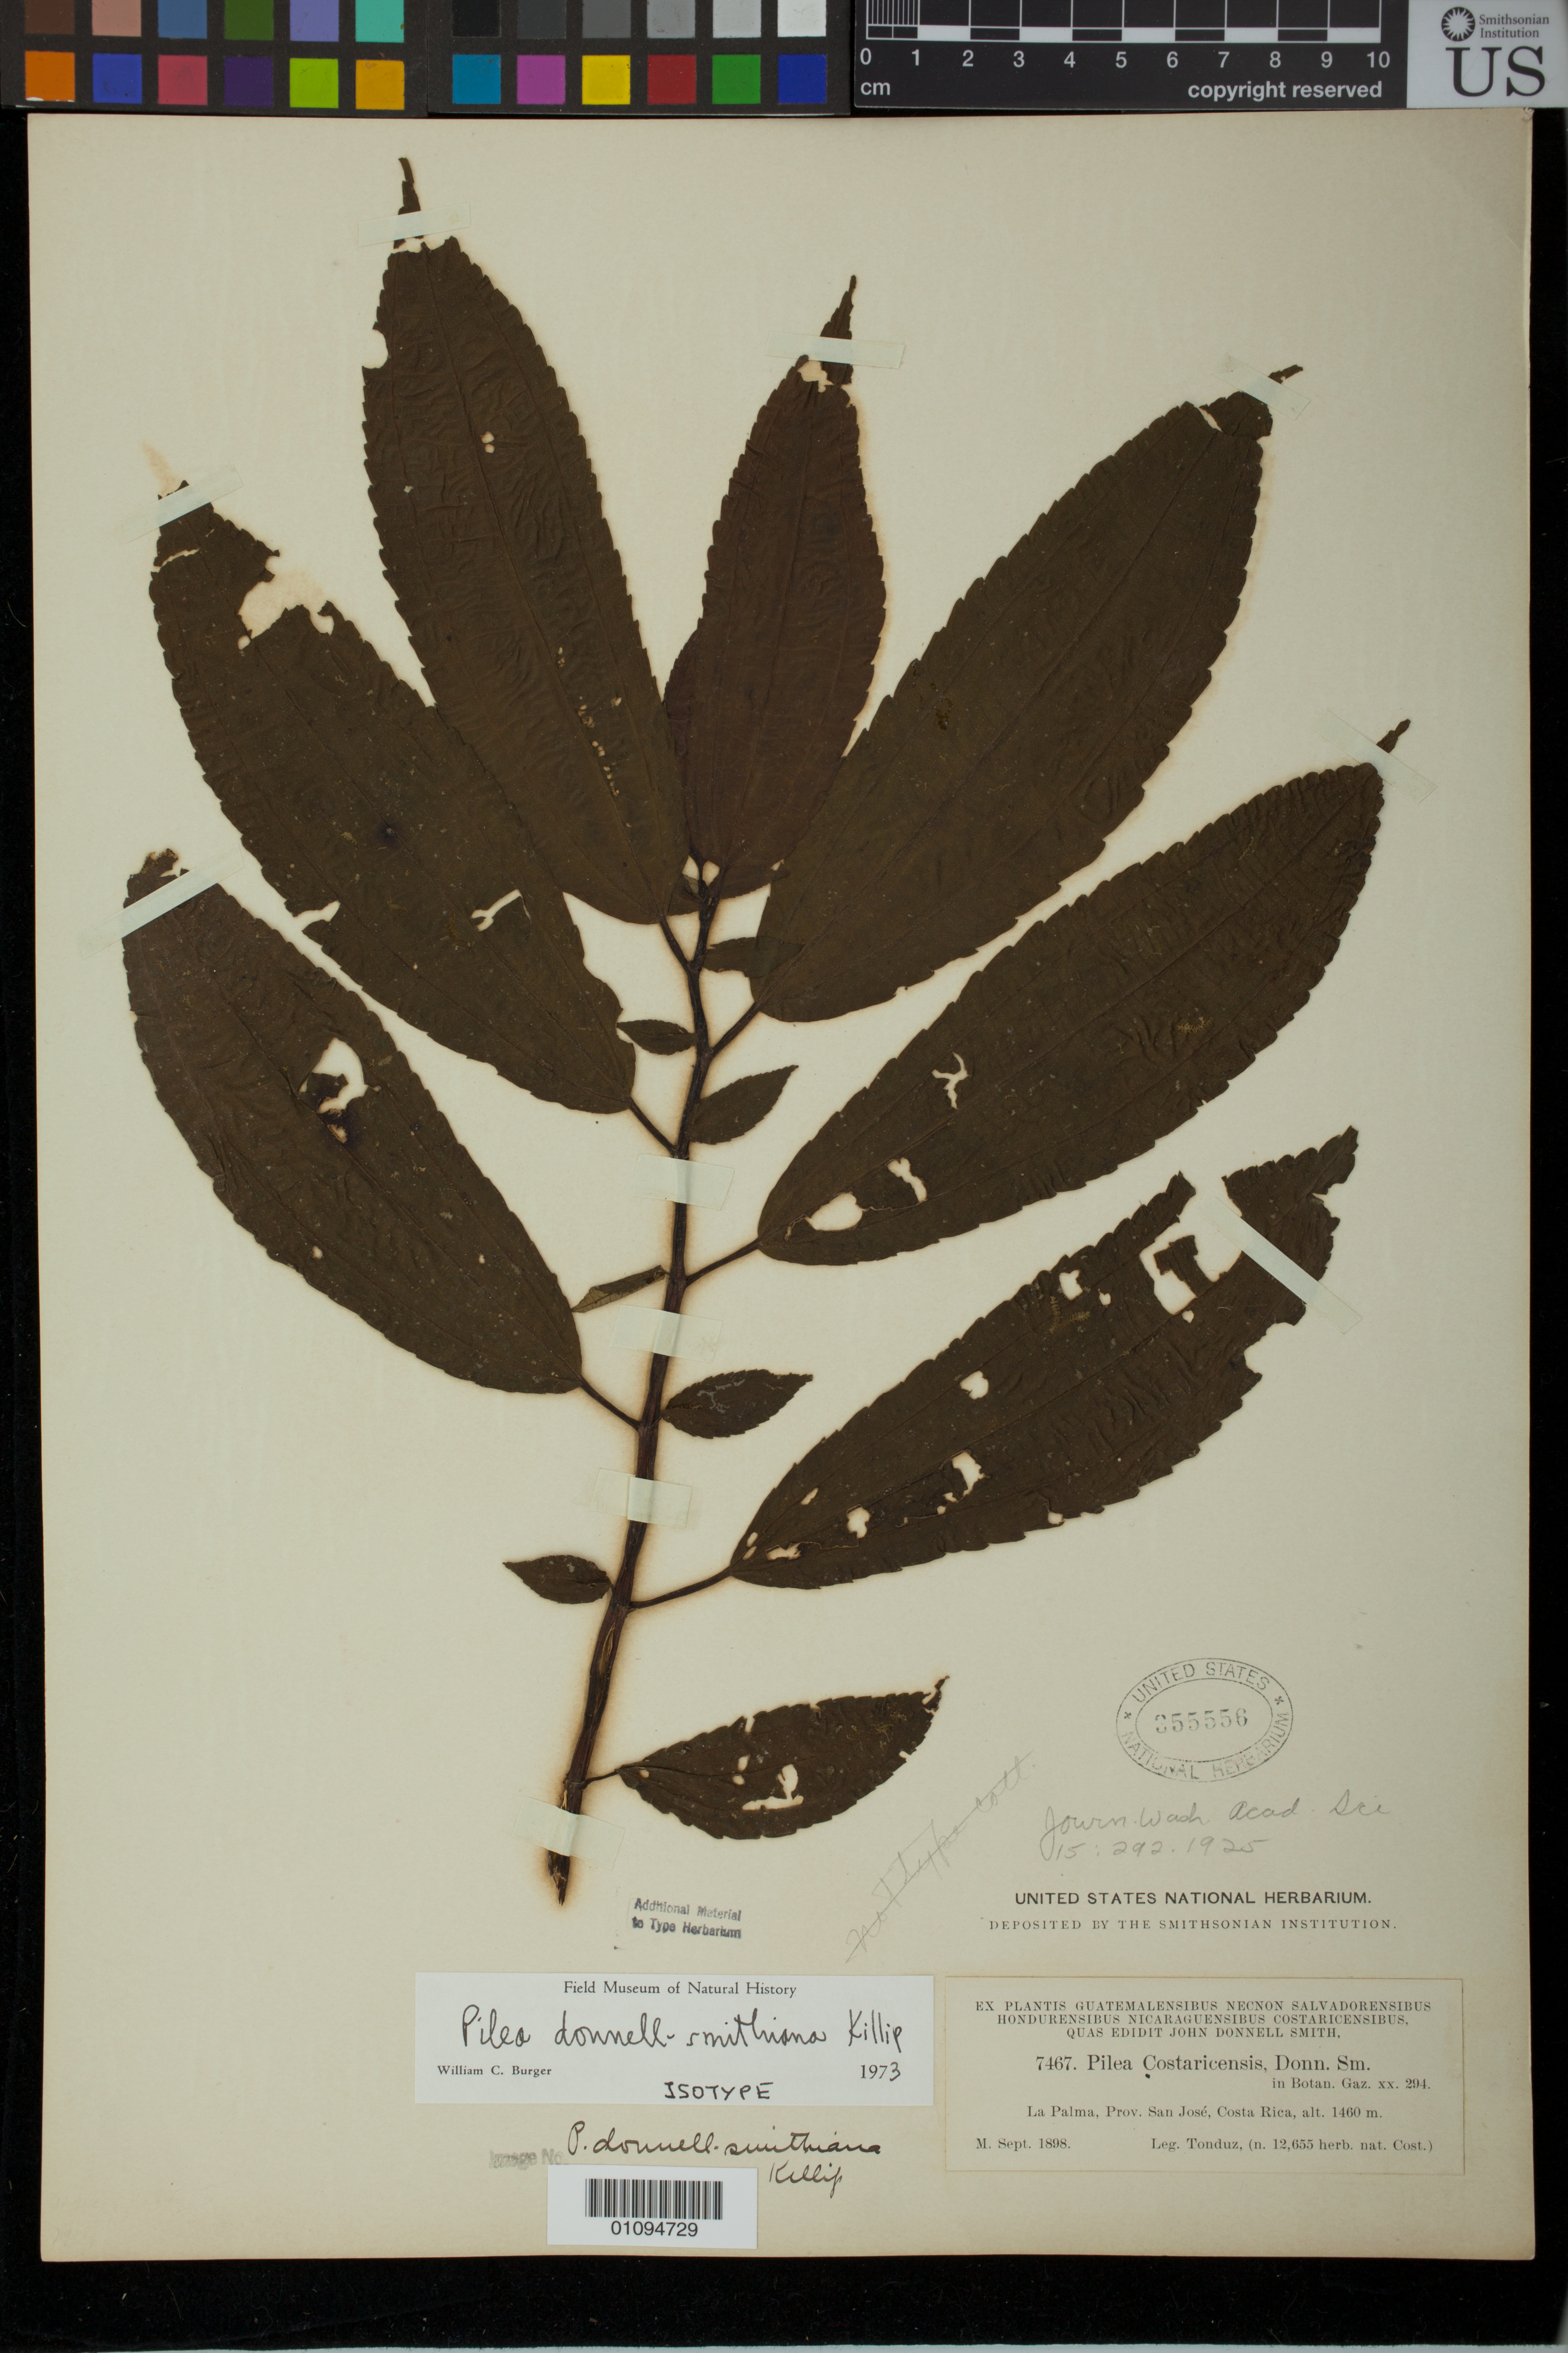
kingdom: Plantae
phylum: Tracheophyta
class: Magnoliopsida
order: Rosales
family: Urticaceae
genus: Pilea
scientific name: Pilea donnell-smithiana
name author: Killip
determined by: Burger, William C.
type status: Isotype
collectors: A. Tonduz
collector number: J.D.S. 7467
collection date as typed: Sep 1898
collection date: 1898-09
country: Costa Rica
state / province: San José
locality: La Palma.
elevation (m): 1460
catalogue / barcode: US 355556